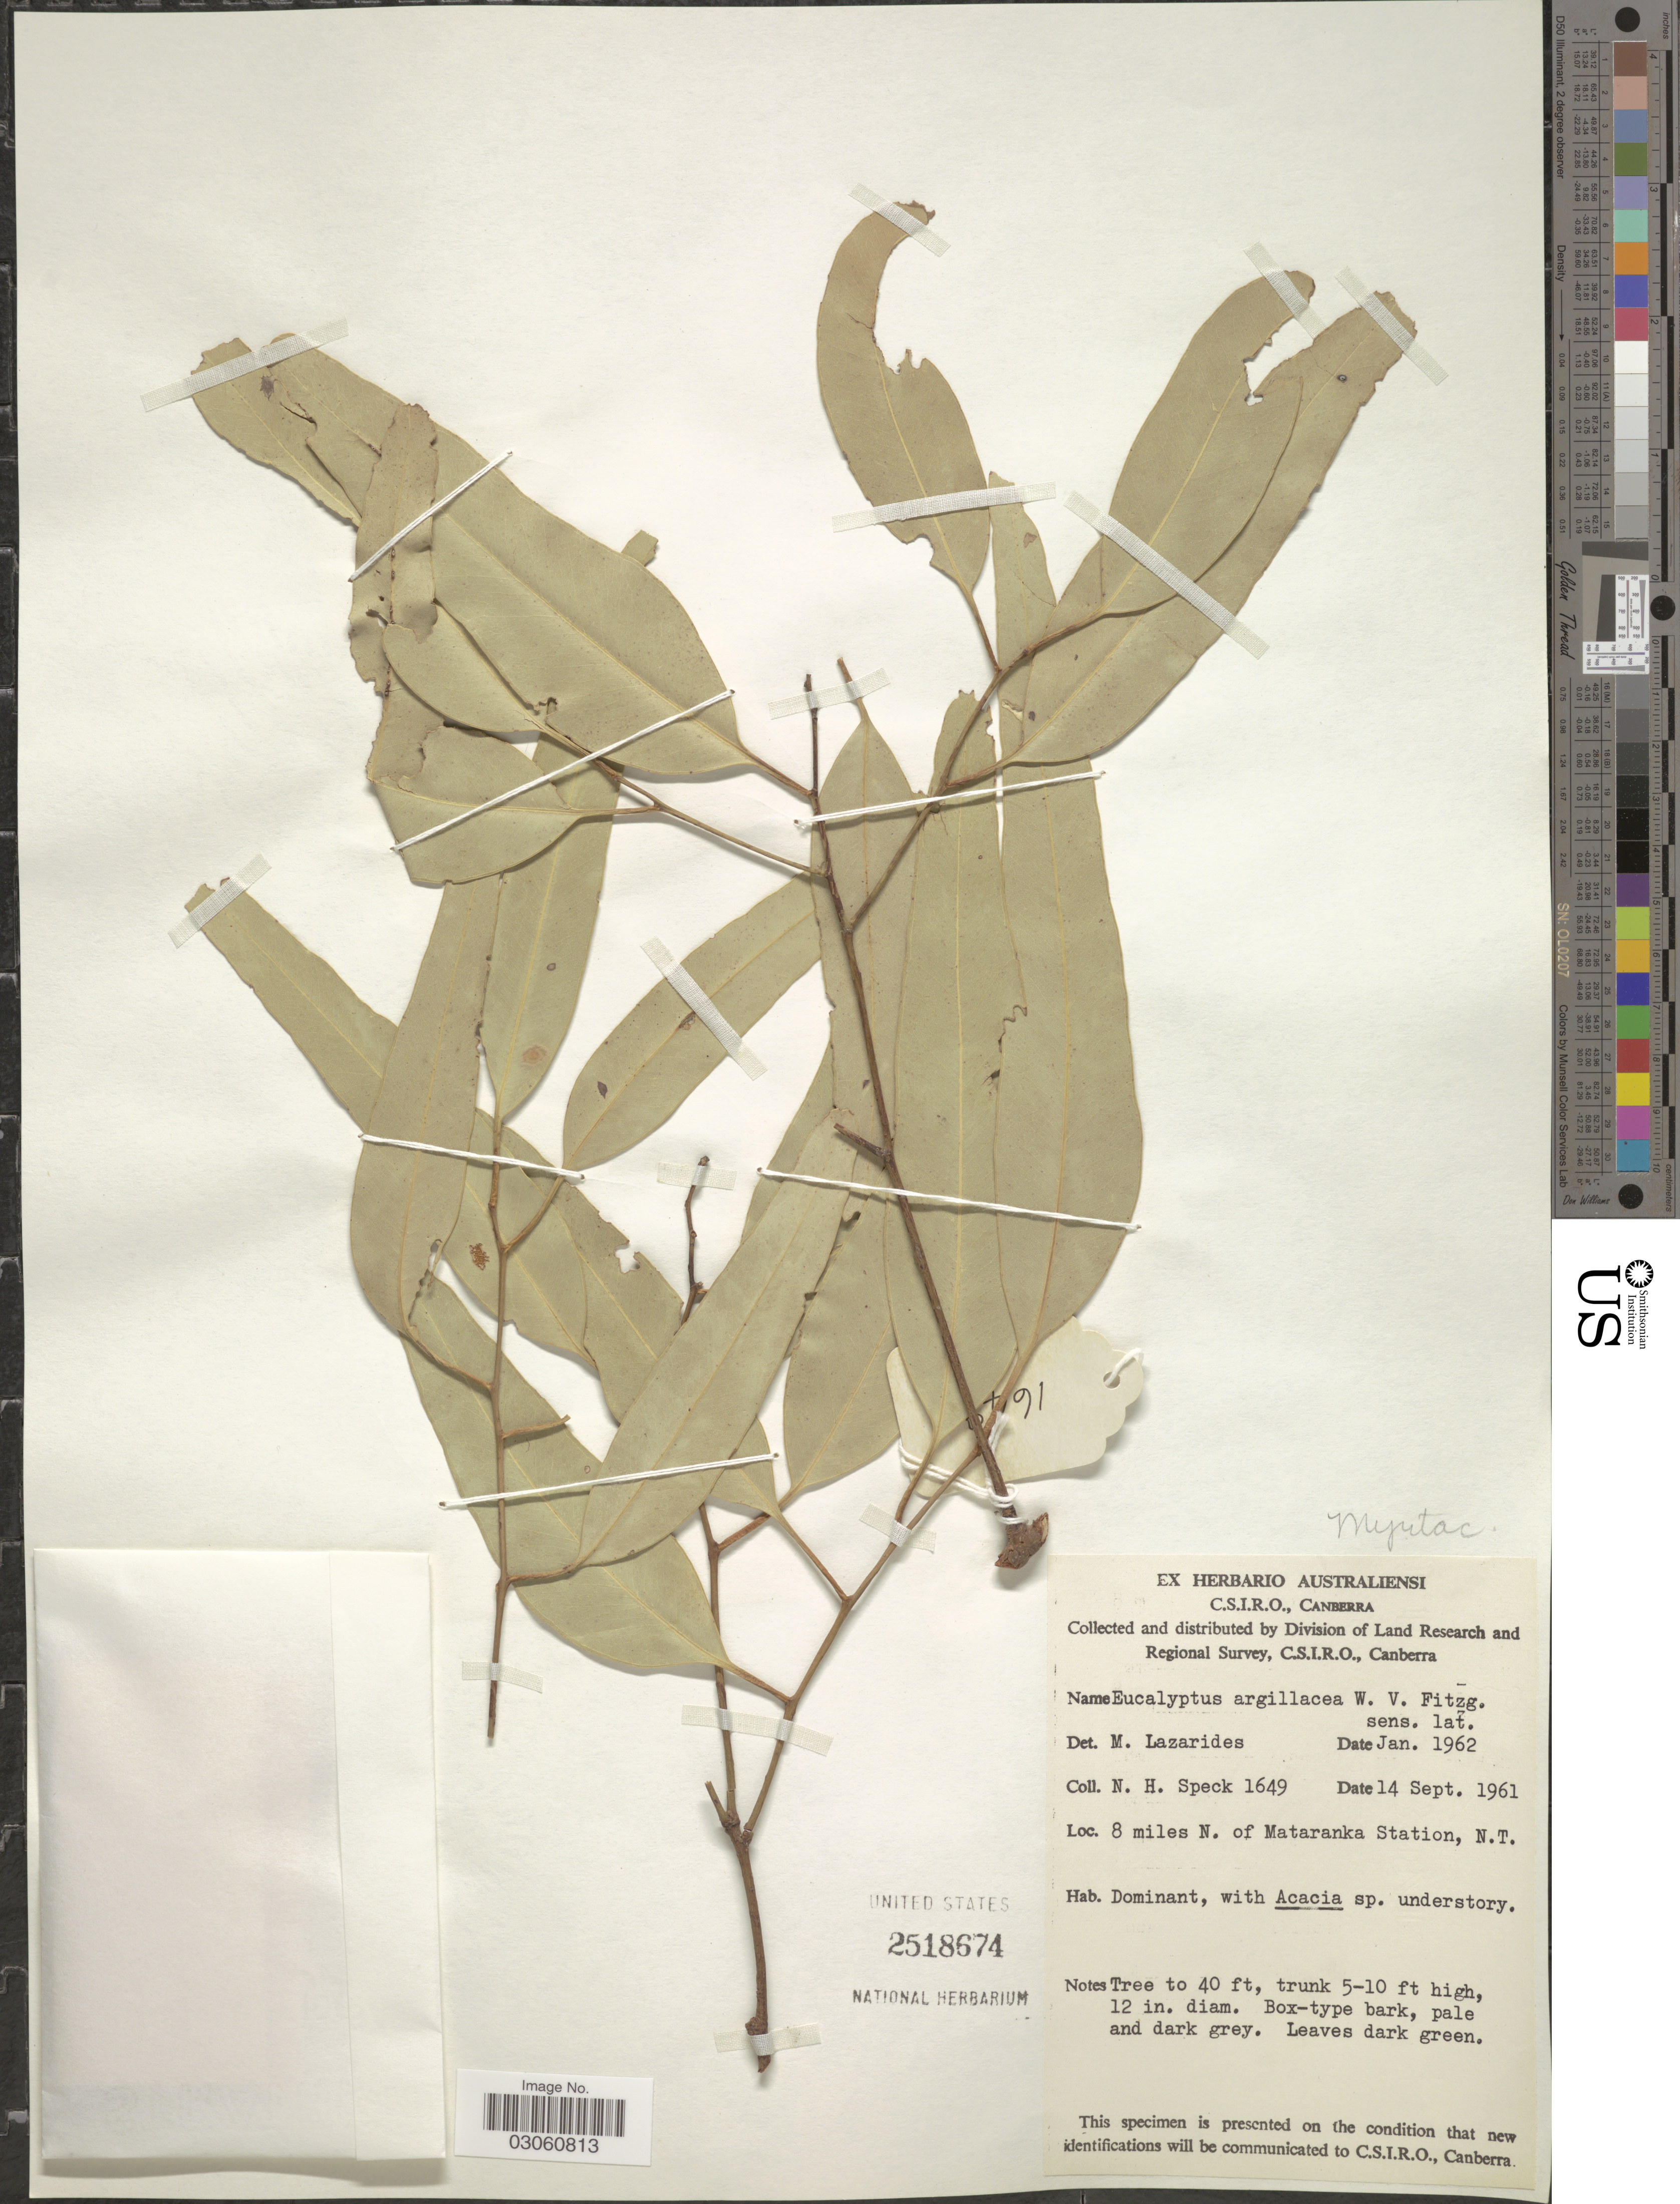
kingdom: Plantae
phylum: Tracheophyta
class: Magnoliopsida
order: Myrtales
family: Myrtaceae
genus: Eucalyptus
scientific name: Eucalyptus argillacea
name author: W. Fitzg. ex Maiden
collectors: N. Speck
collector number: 1649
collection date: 1961-09-14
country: Australia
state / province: Northern Territory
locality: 8 miles N. of Mataranka Station, N.T.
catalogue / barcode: US 2518674